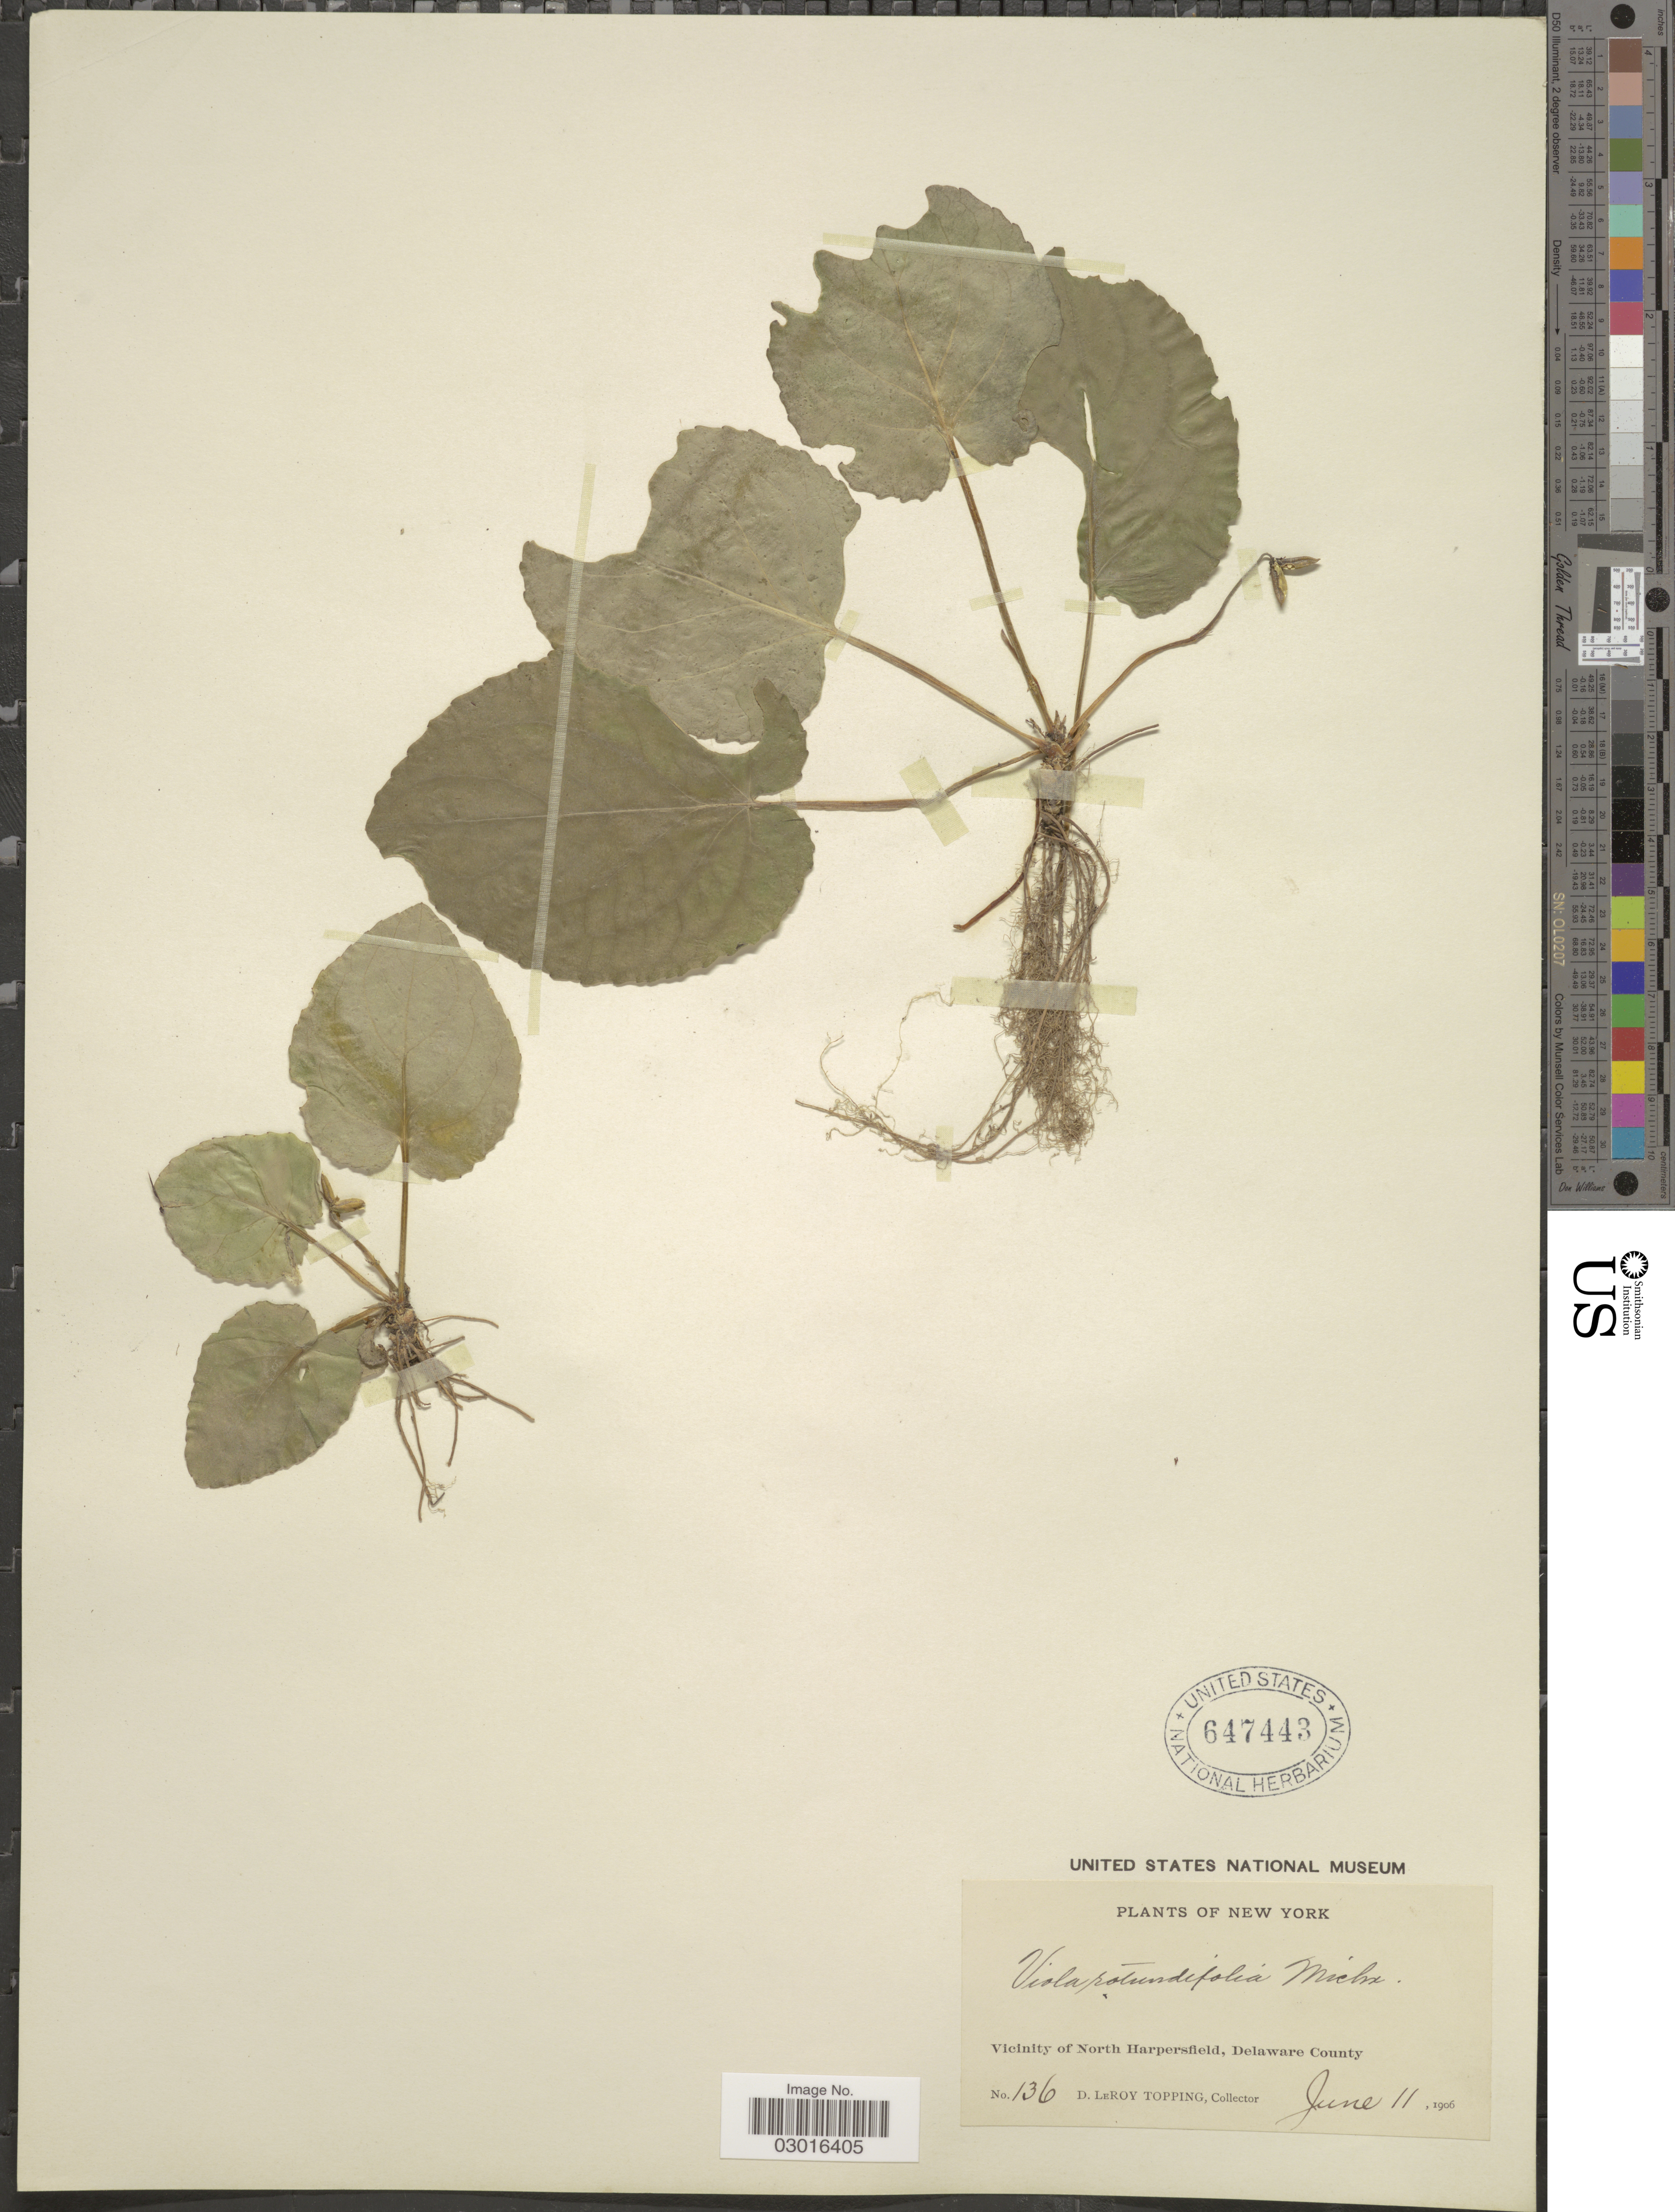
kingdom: Plantae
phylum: Tracheophyta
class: Magnoliopsida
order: Malpighiales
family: Violaceae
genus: Viola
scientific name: Viola rotundifolia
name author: Michx.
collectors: D. L. Topping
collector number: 136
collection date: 1906-06-11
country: United States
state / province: New York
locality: Vicinity of North Harpersfield, Delaware County.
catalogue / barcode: US 647443